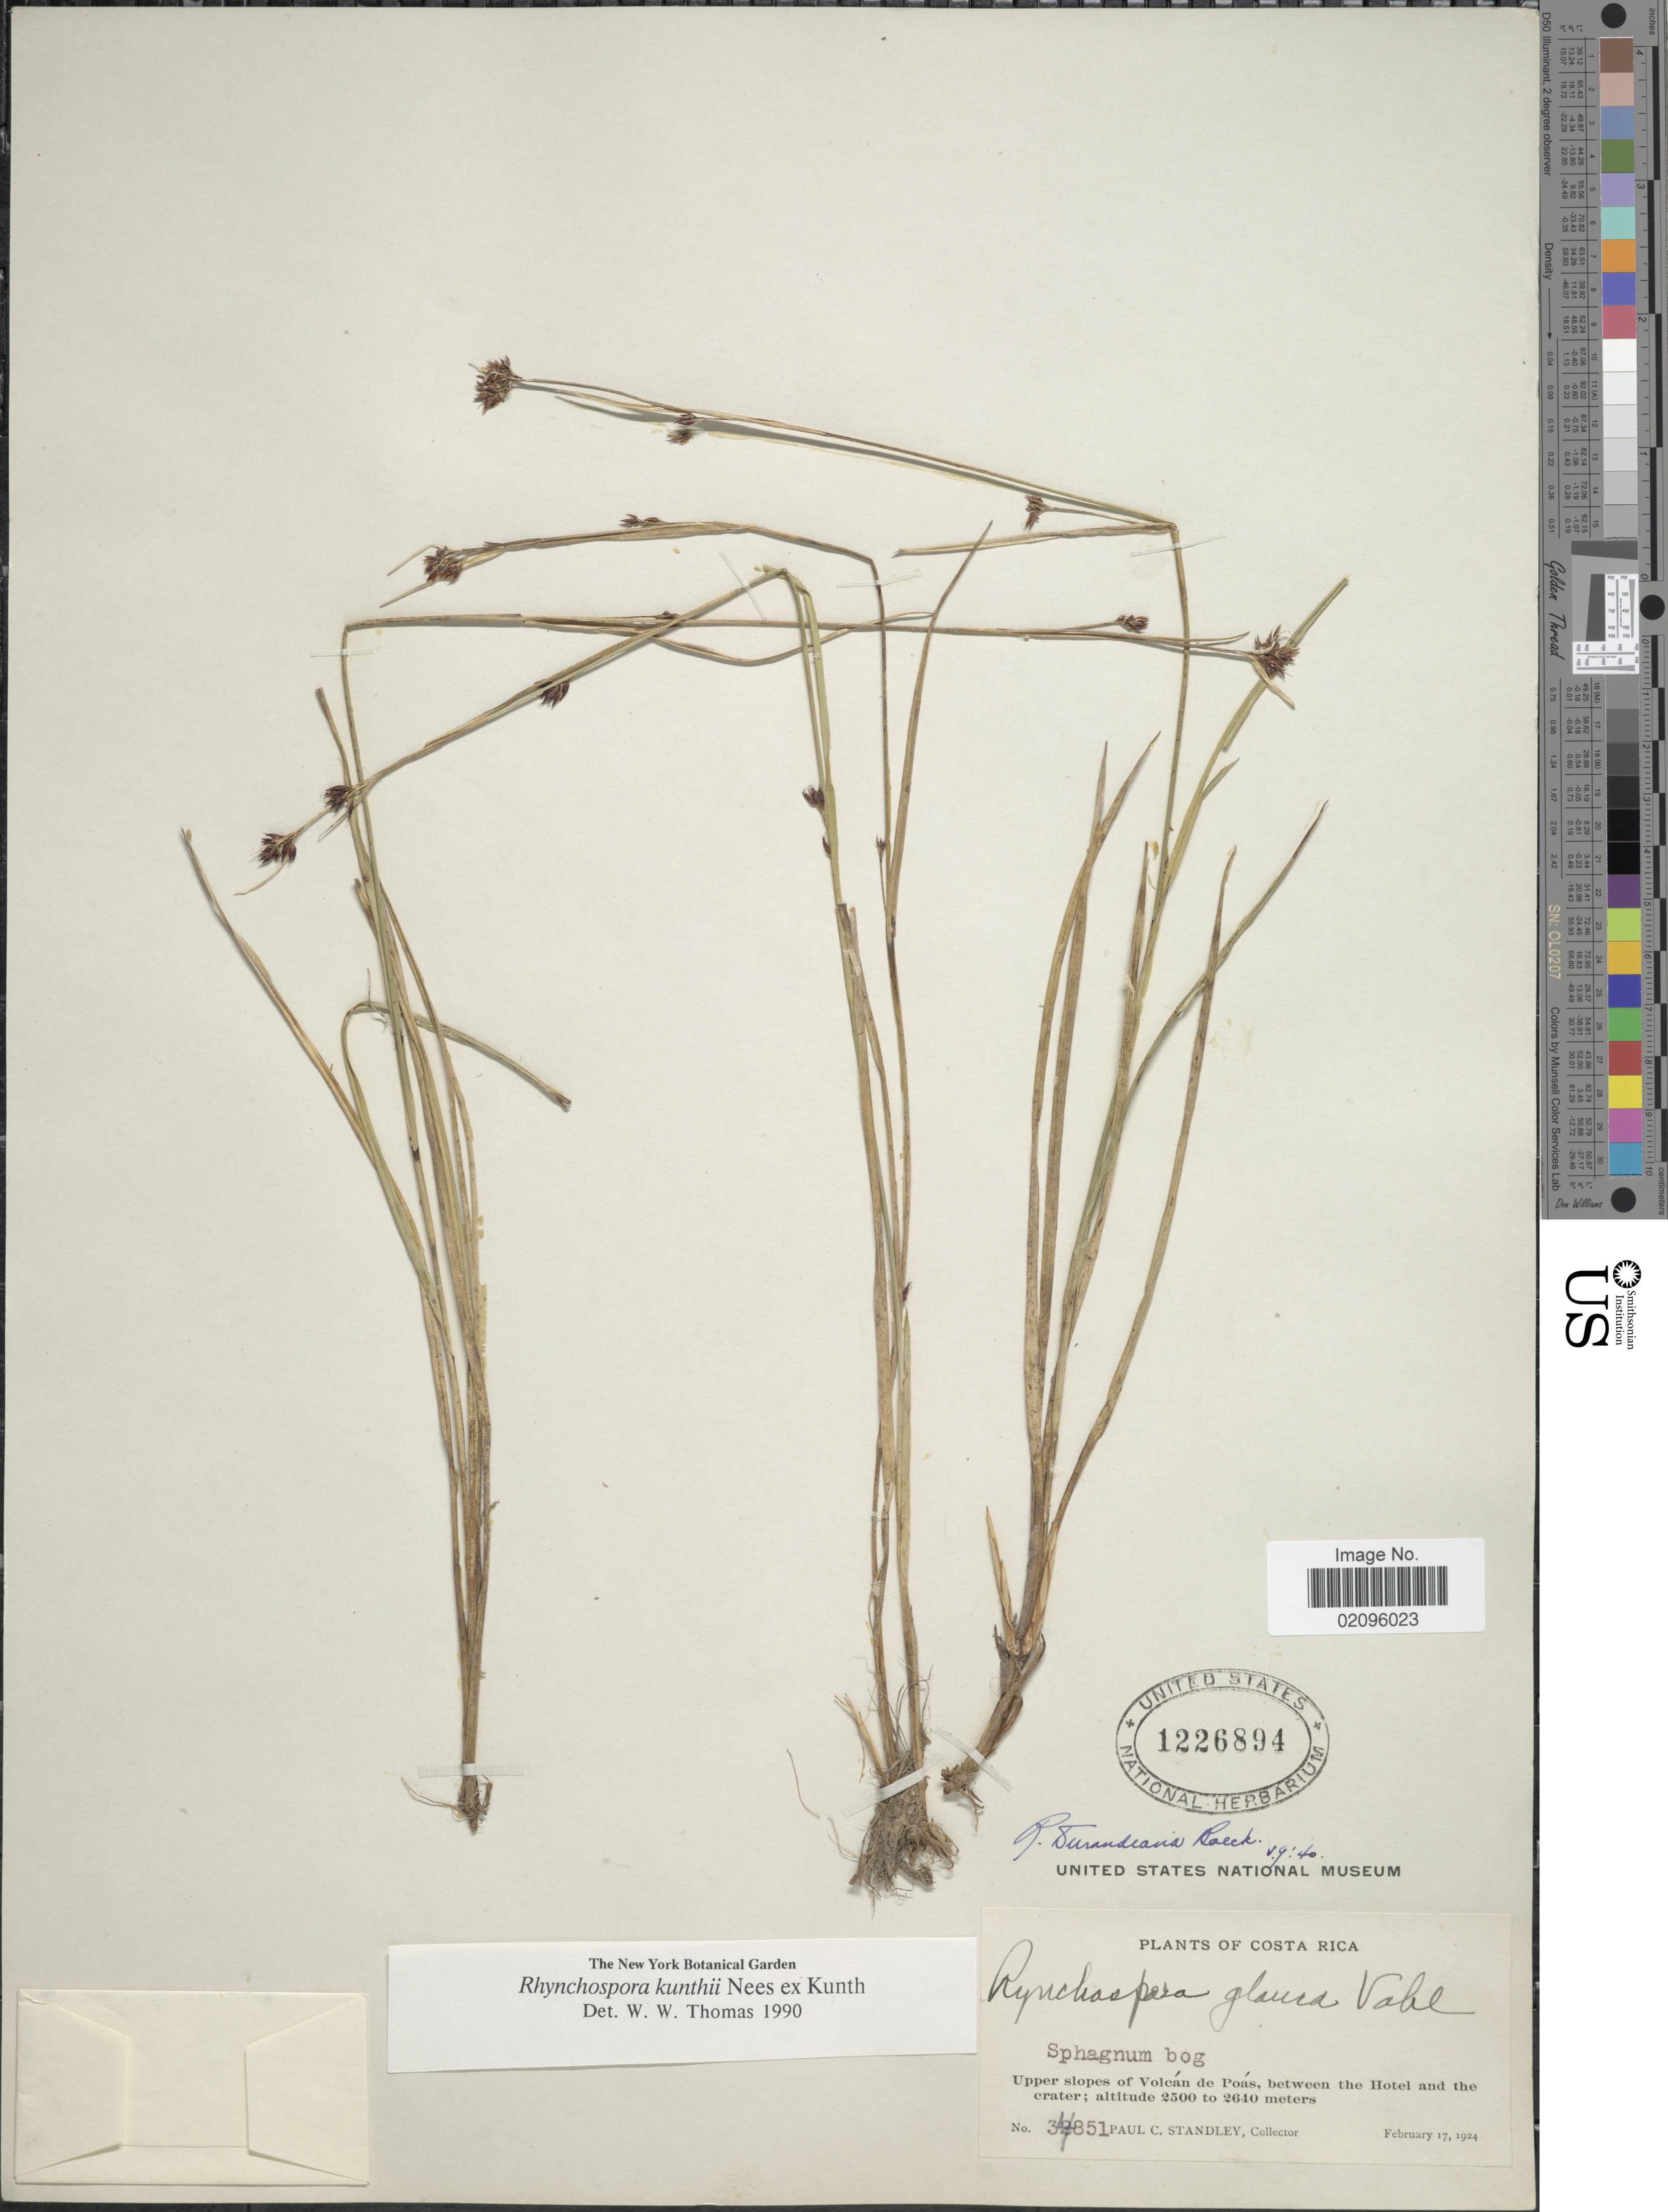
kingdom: Plantae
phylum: Tracheophyta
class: Liliopsida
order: Poales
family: Cyperaceae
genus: Rhynchospora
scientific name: Rhynchospora kunthii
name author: Nees ex Kunth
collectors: P. C. Standley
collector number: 34851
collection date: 1924-02-17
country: Costa Rica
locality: Upper slopes of Volcan de Poas, between the Hotel and the crater.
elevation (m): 2500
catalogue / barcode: US 1226894